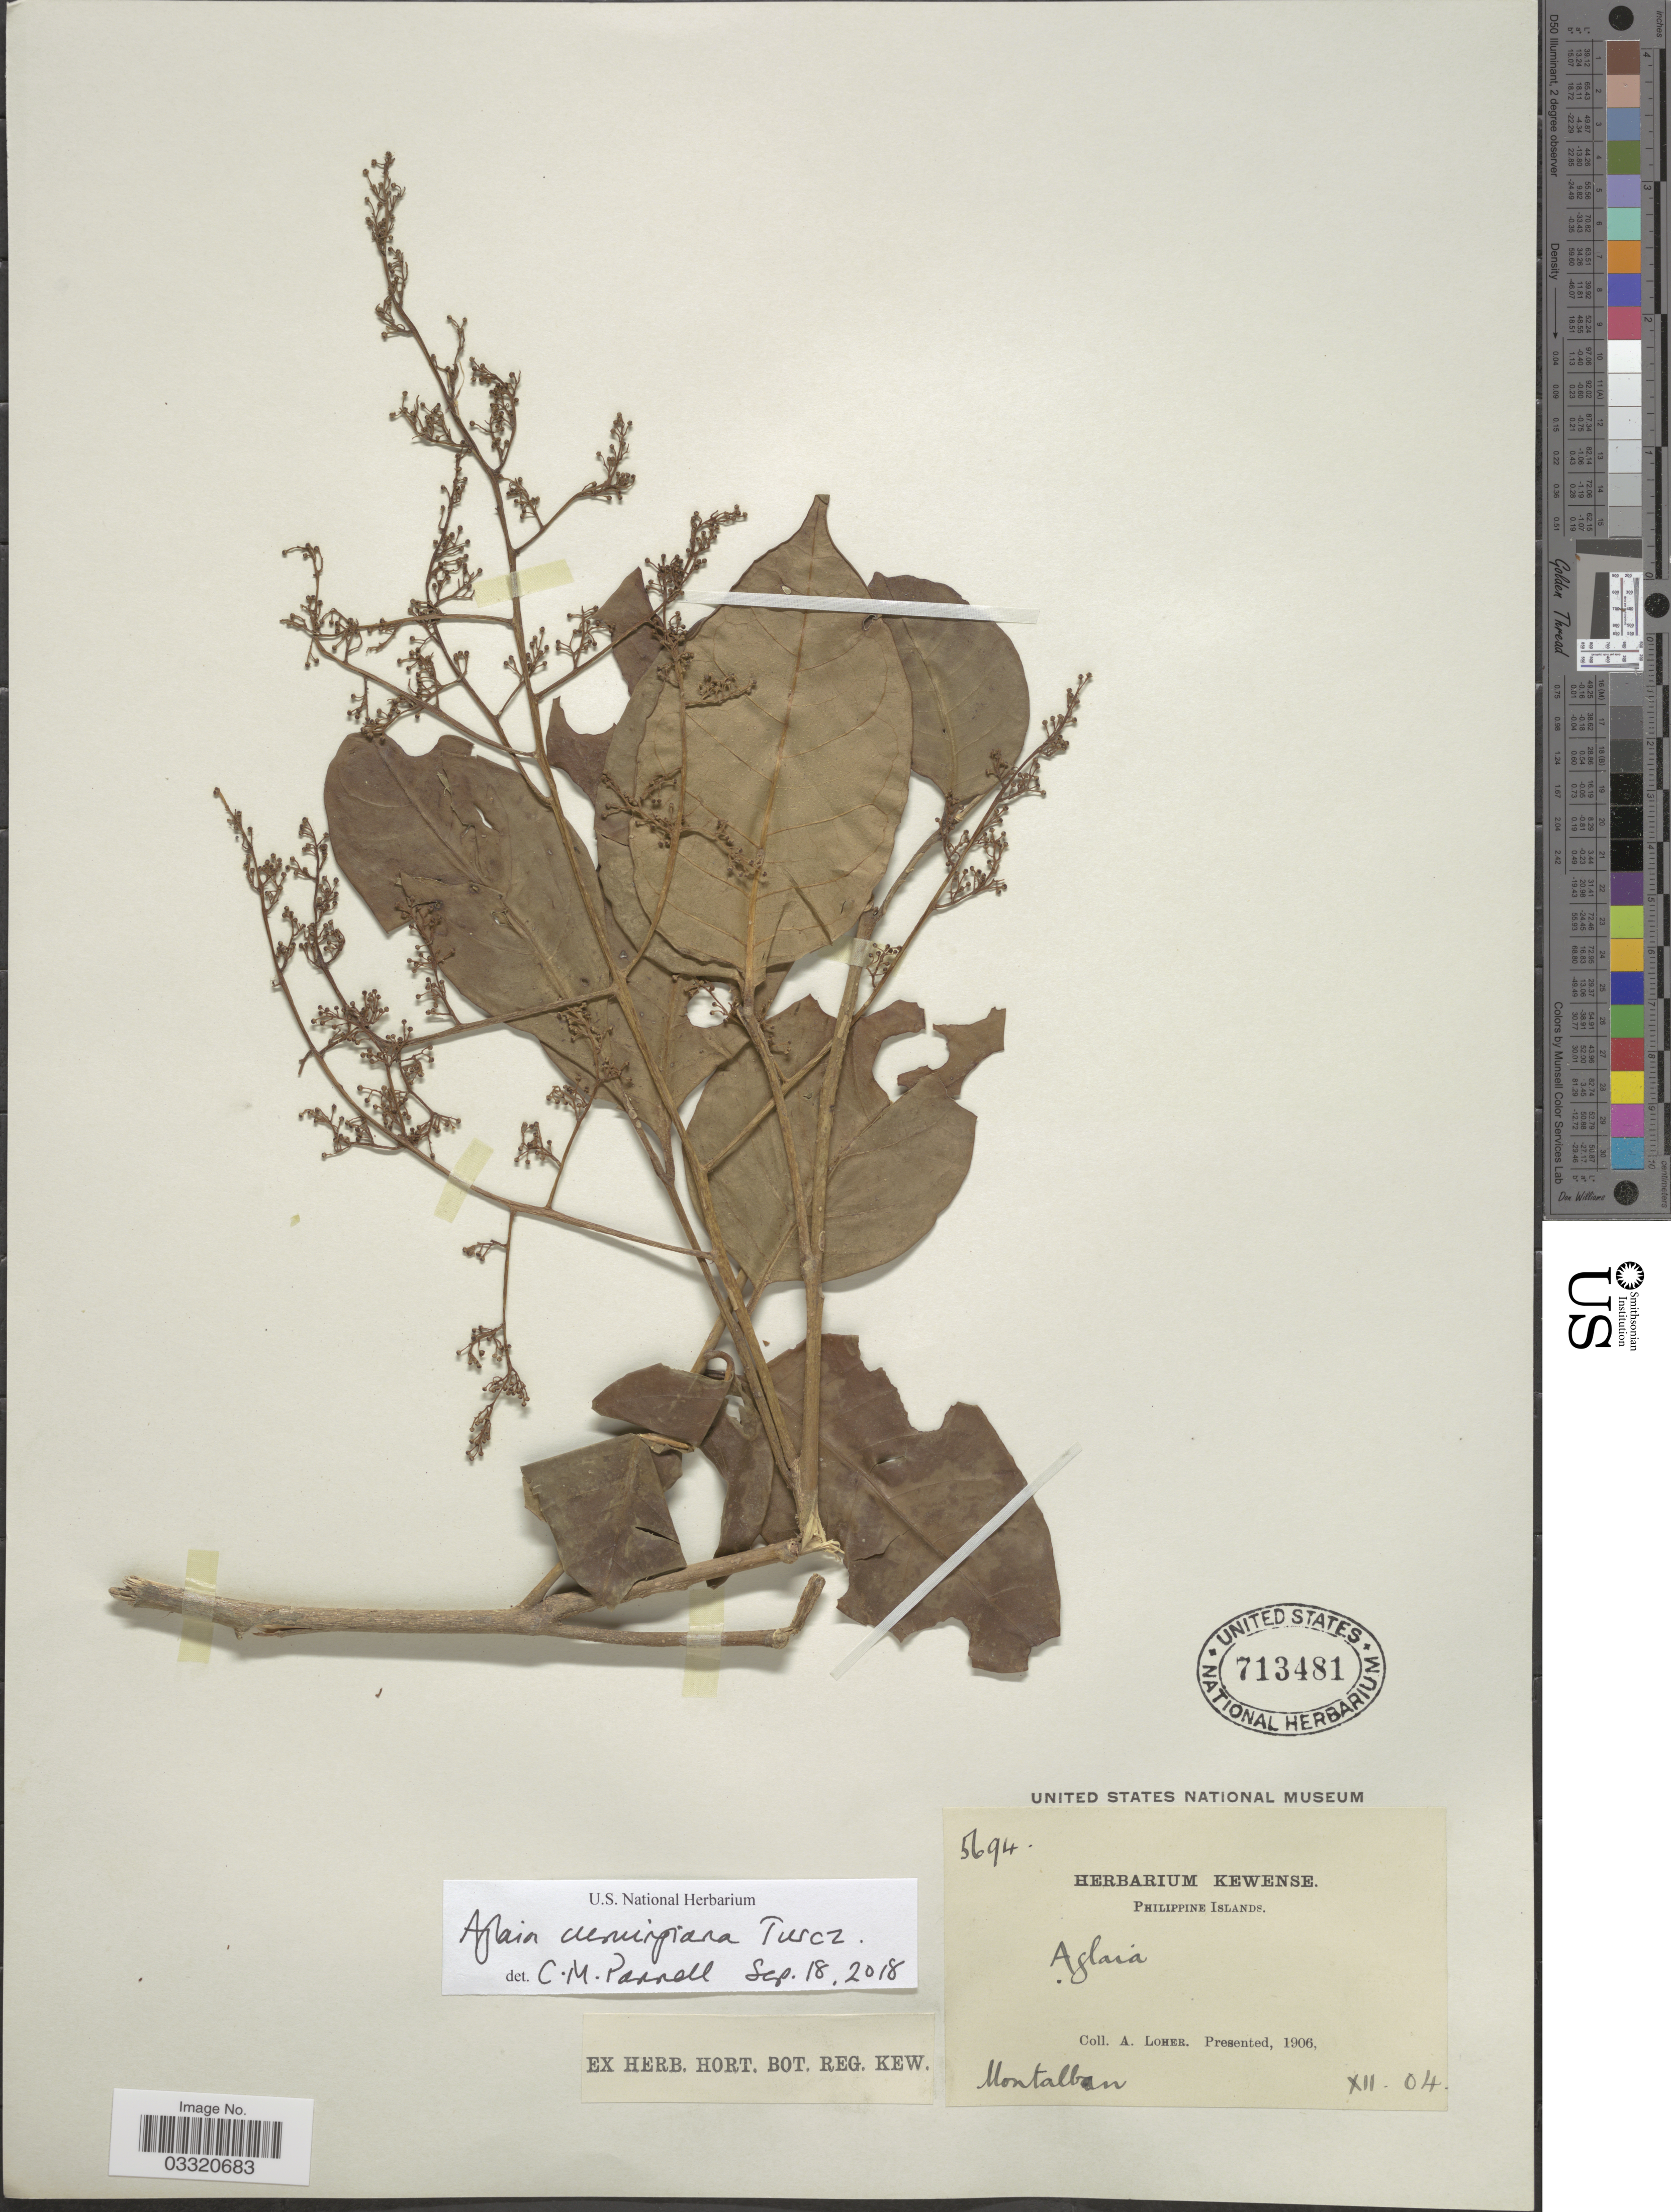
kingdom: Plantae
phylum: Tracheophyta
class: Magnoliopsida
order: Sapindales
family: Meliaceae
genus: Aglaia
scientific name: Aglaia cumingiana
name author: Turcz.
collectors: A. Loher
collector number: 5694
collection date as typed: Transcribed d/m/y: /12/4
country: Philippines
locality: Philippine Islands. Montalban.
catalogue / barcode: US 713481